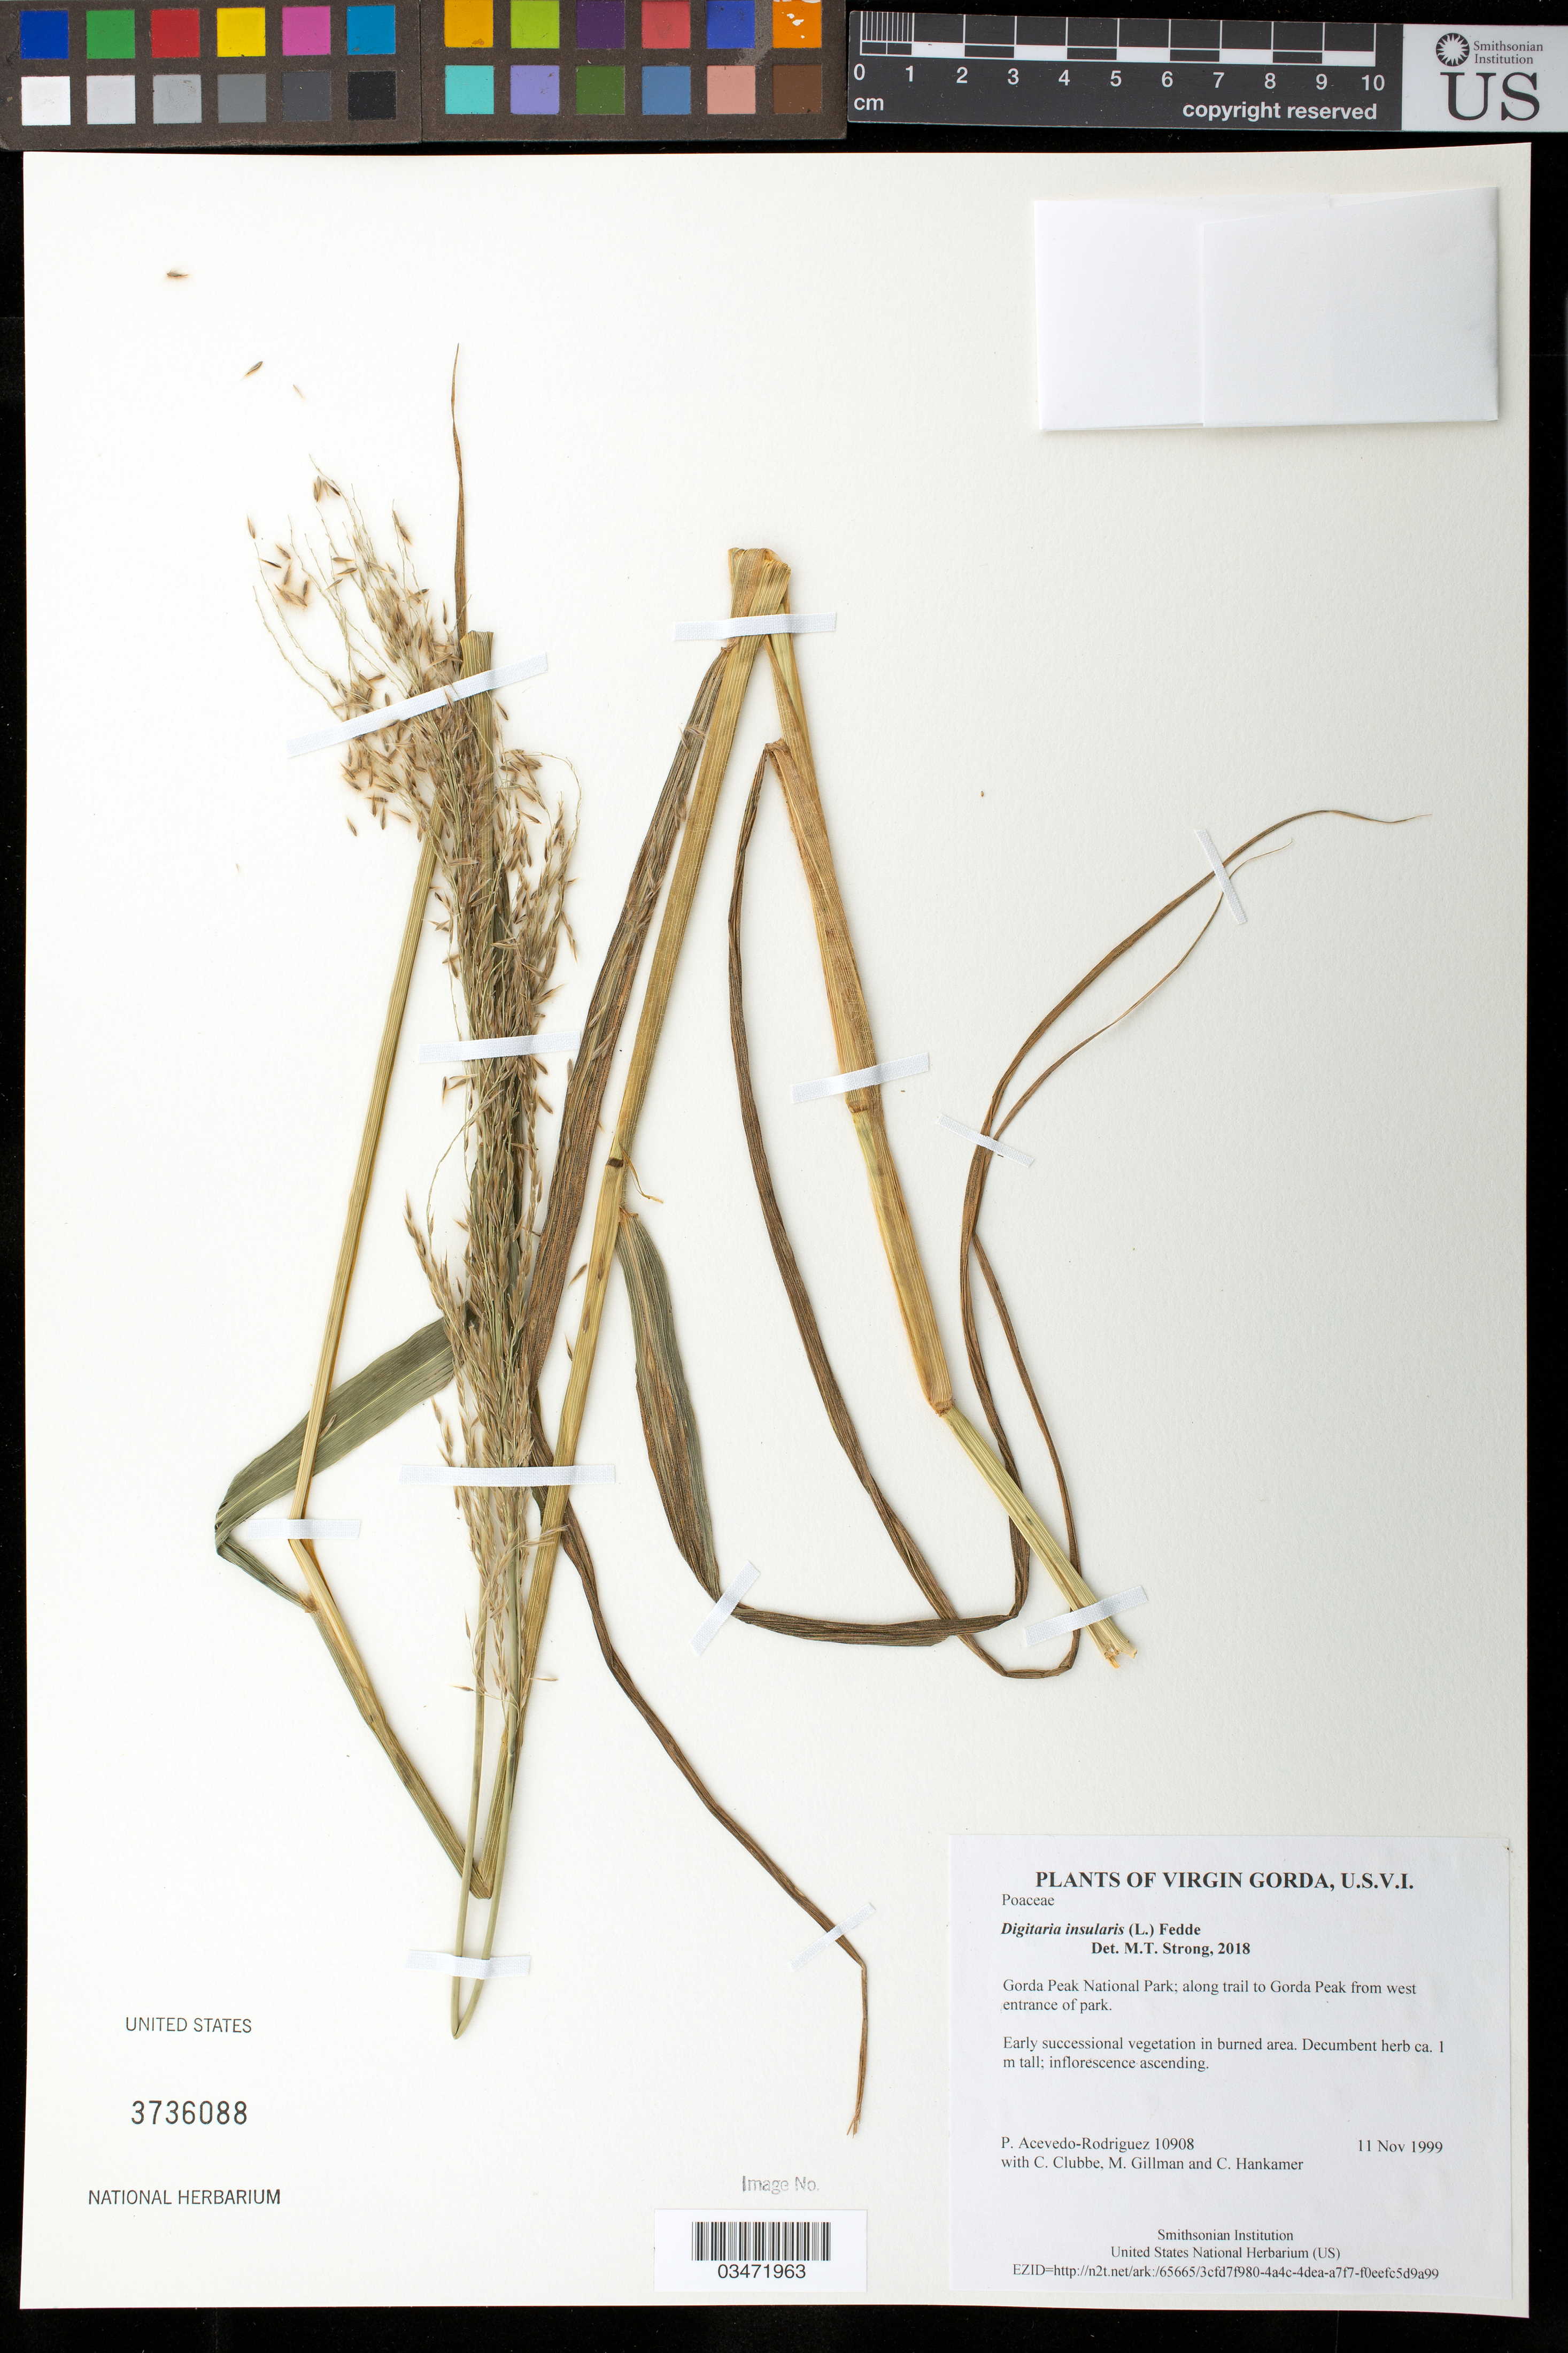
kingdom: Plantae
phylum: Tracheophyta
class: Liliopsida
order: Poales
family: Poaceae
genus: Digitaria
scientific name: Digitaria insularis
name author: (L.) Fedde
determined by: Strong, Mark T., (BOT), Smithsonian Institution - National Museum of Natural History (UNITED STATES)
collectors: P. Acevedo-Rodr., C. Clubbe, M. Gillman & C. Hankamer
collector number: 10908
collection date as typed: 11 Nov 1999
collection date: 1999-11-11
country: British Virgin Islands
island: Virgin Gorda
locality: Gorda Peak National Park; along trail to Gorda Peak from west entrance of park.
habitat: Early sucessional vegetation in burned area.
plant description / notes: US, K, NY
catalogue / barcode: US 3736088